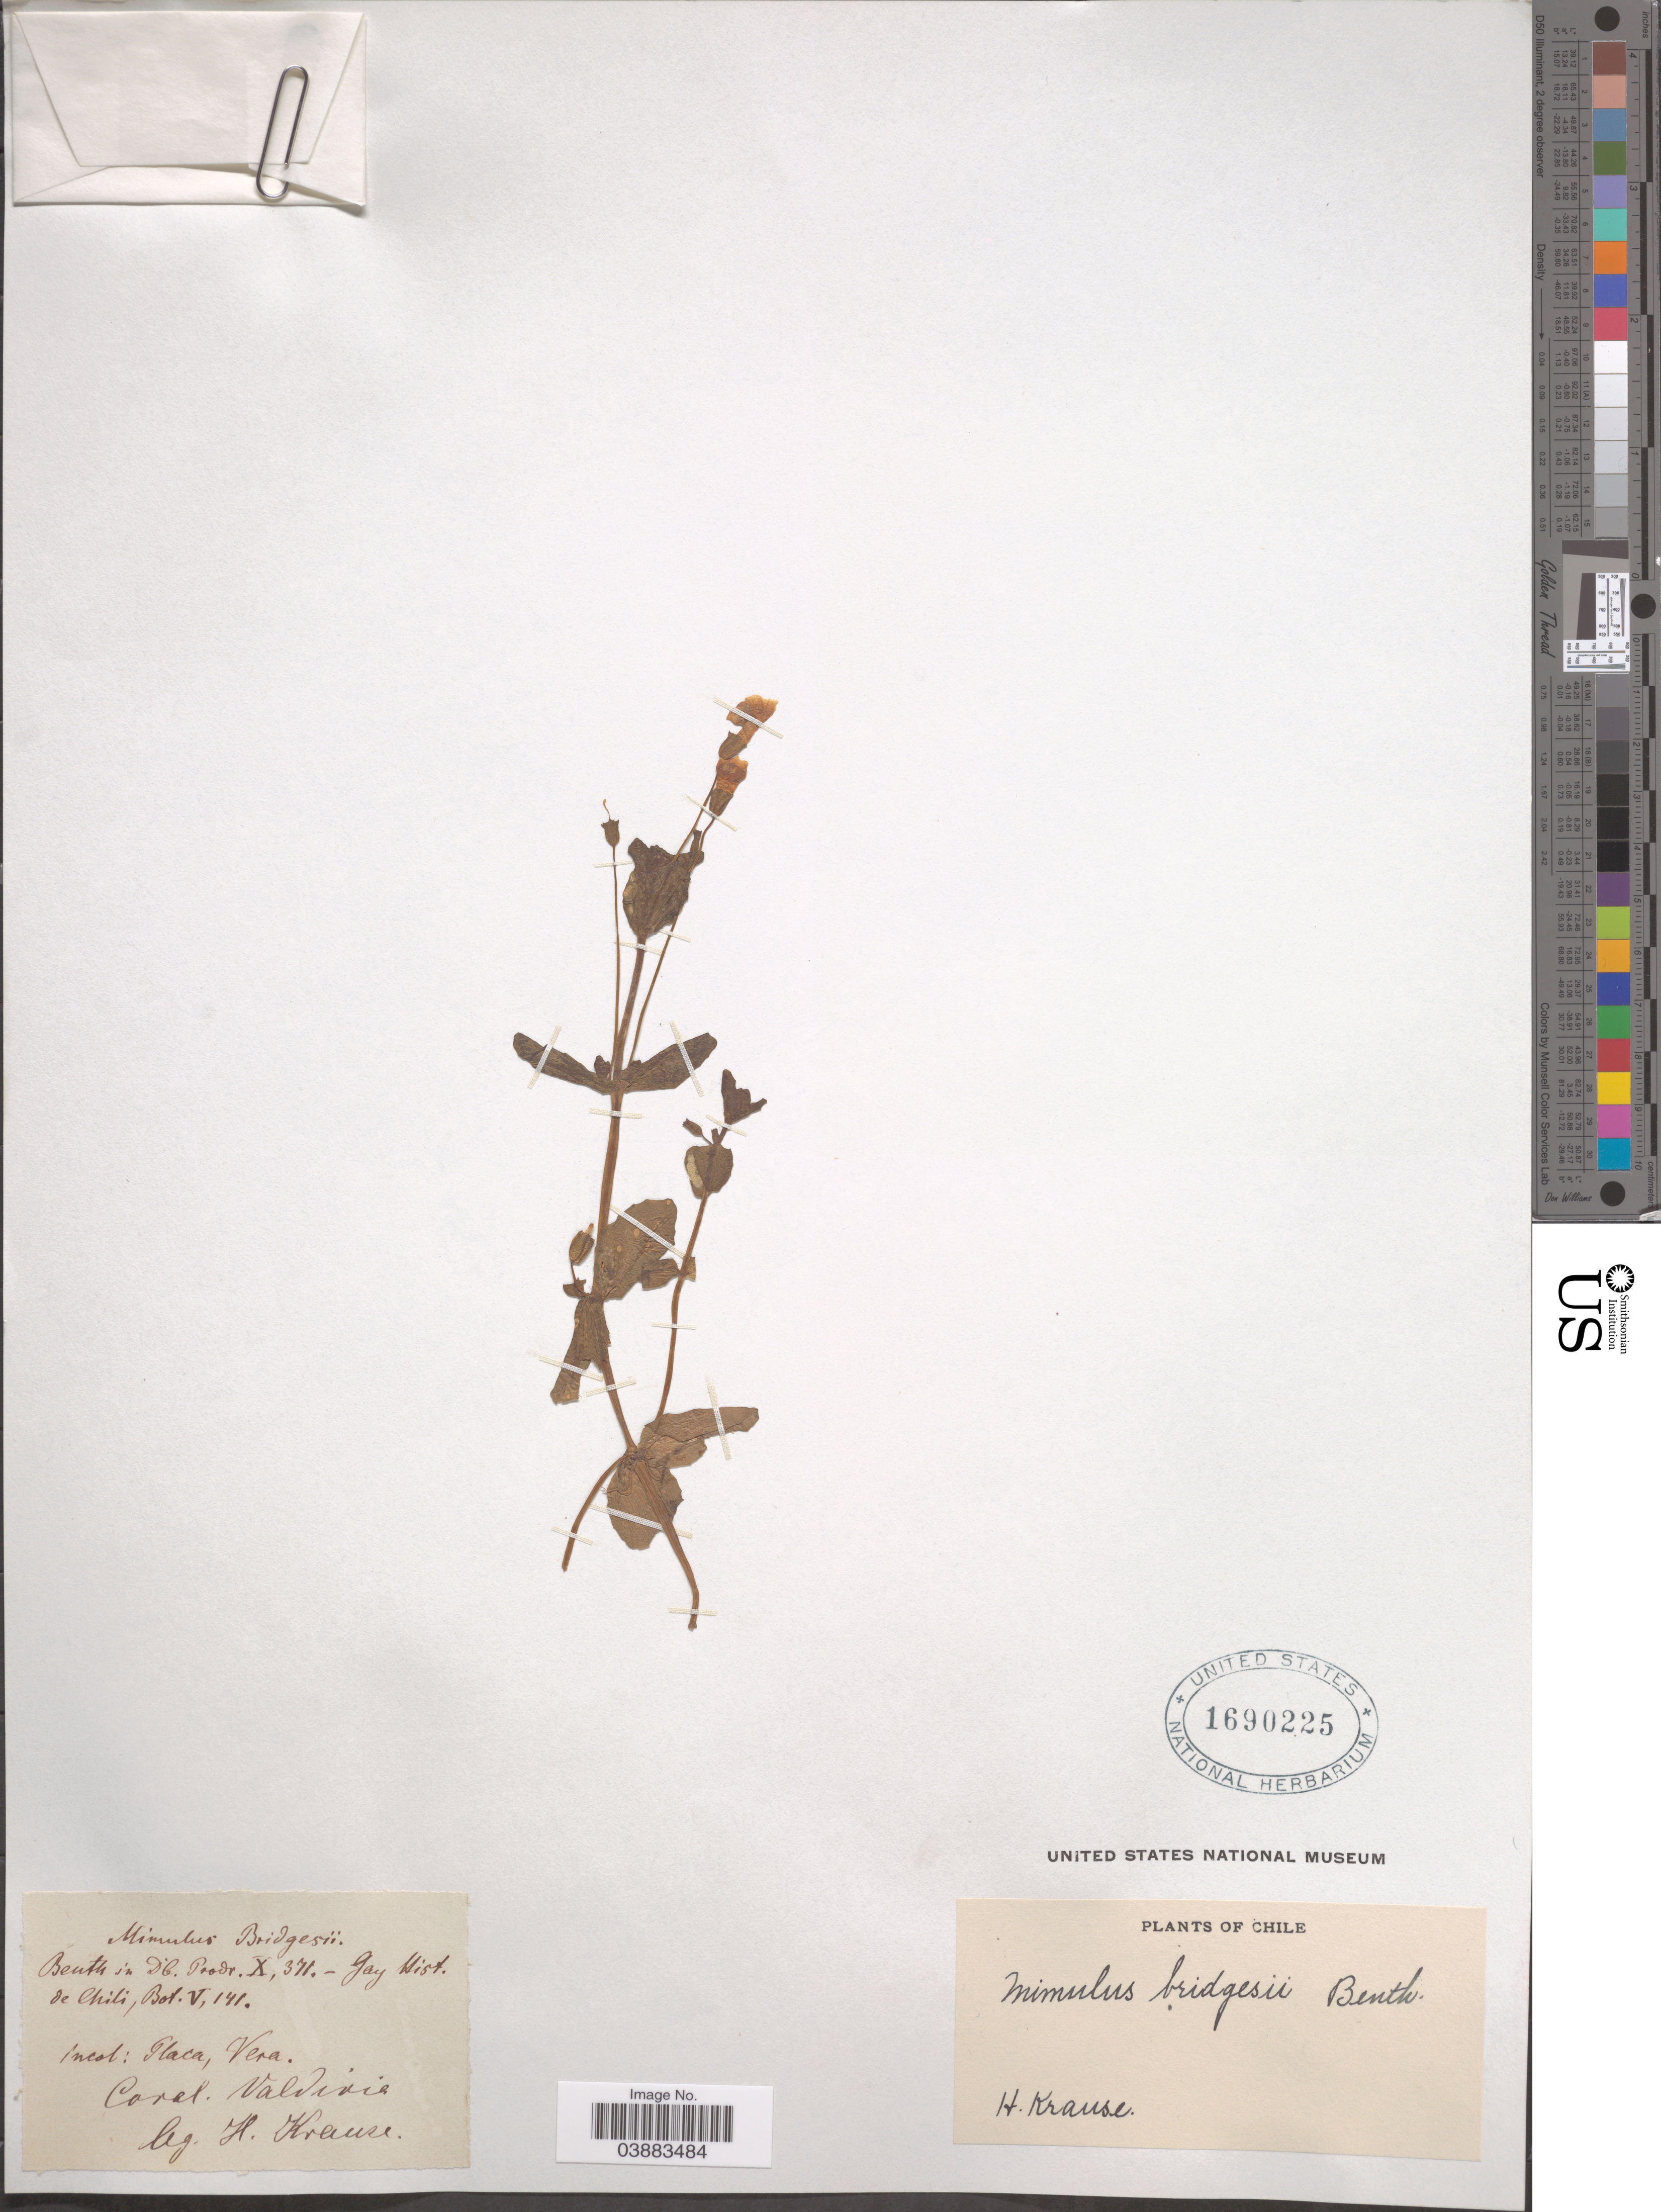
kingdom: Plantae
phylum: Tracheophyta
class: Magnoliopsida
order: Lamiales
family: Phrymaceae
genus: Mimulus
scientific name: Mimulus bridgesii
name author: Clos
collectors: H. Krause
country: Chile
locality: Corel. Valdivia.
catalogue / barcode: US 1690225